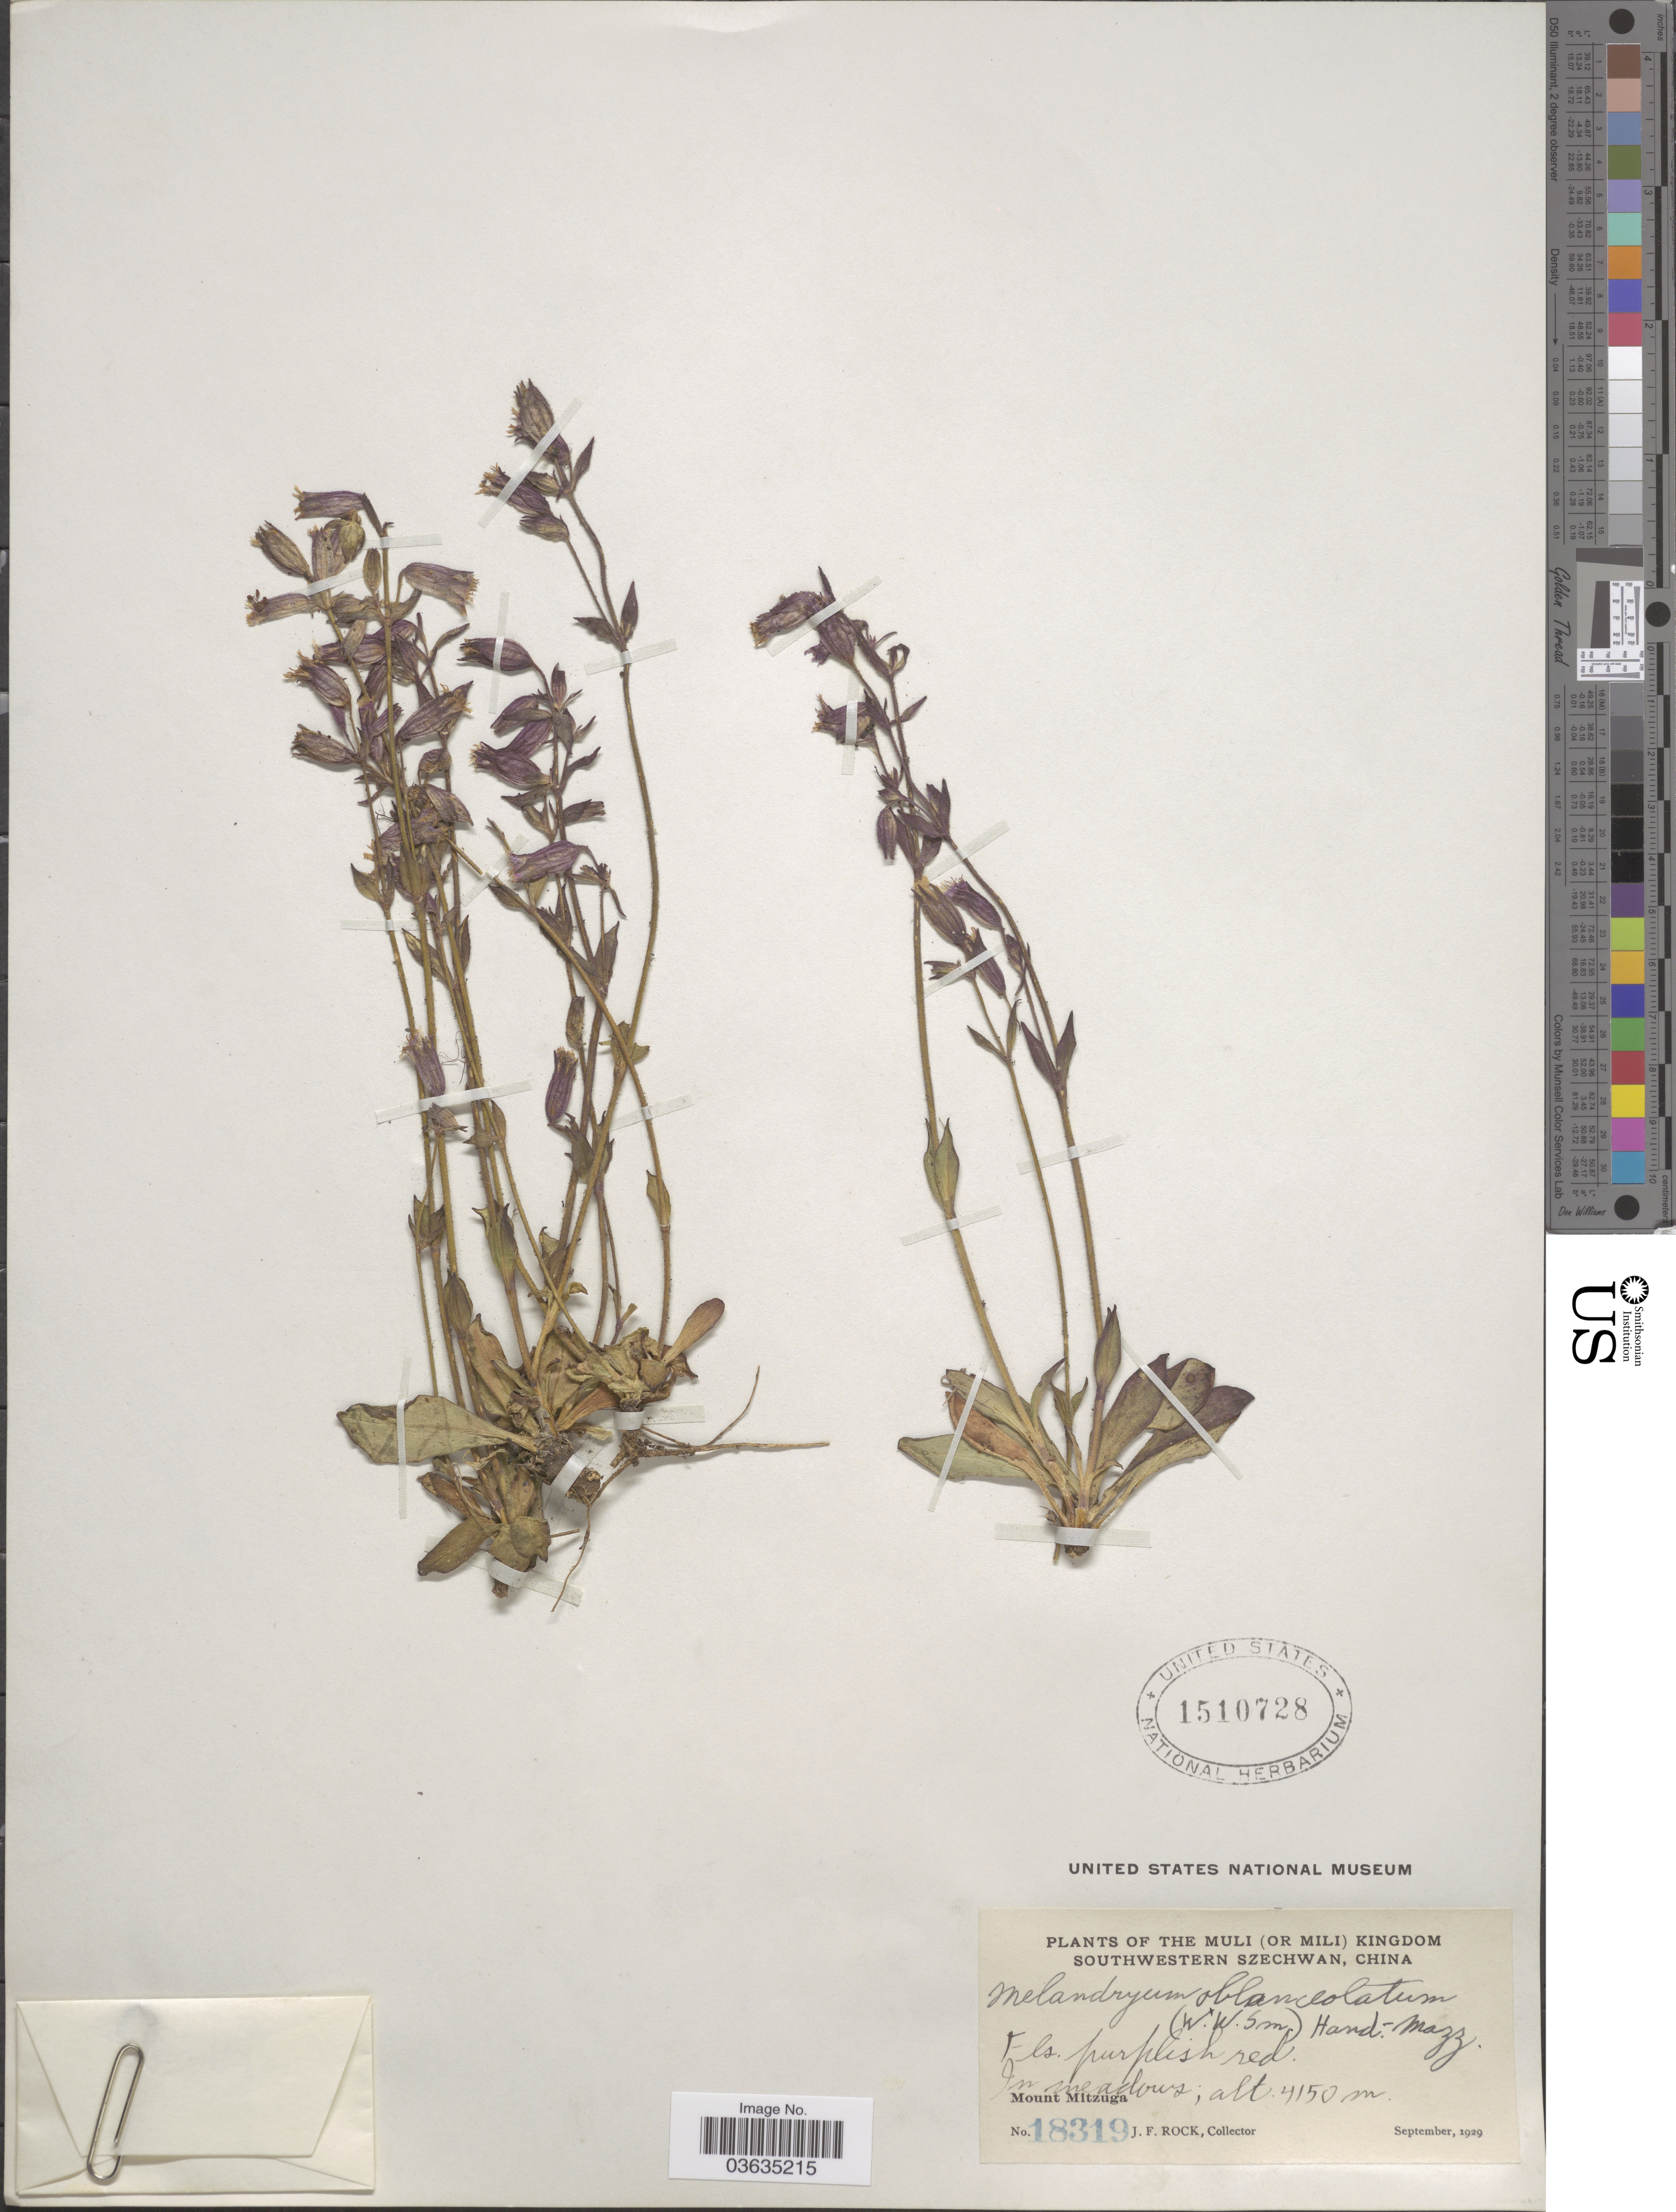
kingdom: Plantae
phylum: Tracheophyta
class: Magnoliopsida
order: Caryophyllales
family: Caryophyllaceae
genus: Silene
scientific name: Silene oblanceolata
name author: W.W. Sm.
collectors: J. Rock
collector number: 18319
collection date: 1929-09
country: China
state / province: Sichuan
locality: The Muli (or Mili) Kingdom, Southwestern Szechwan. Mount Mitzuga.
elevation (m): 4150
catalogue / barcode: US 1510728